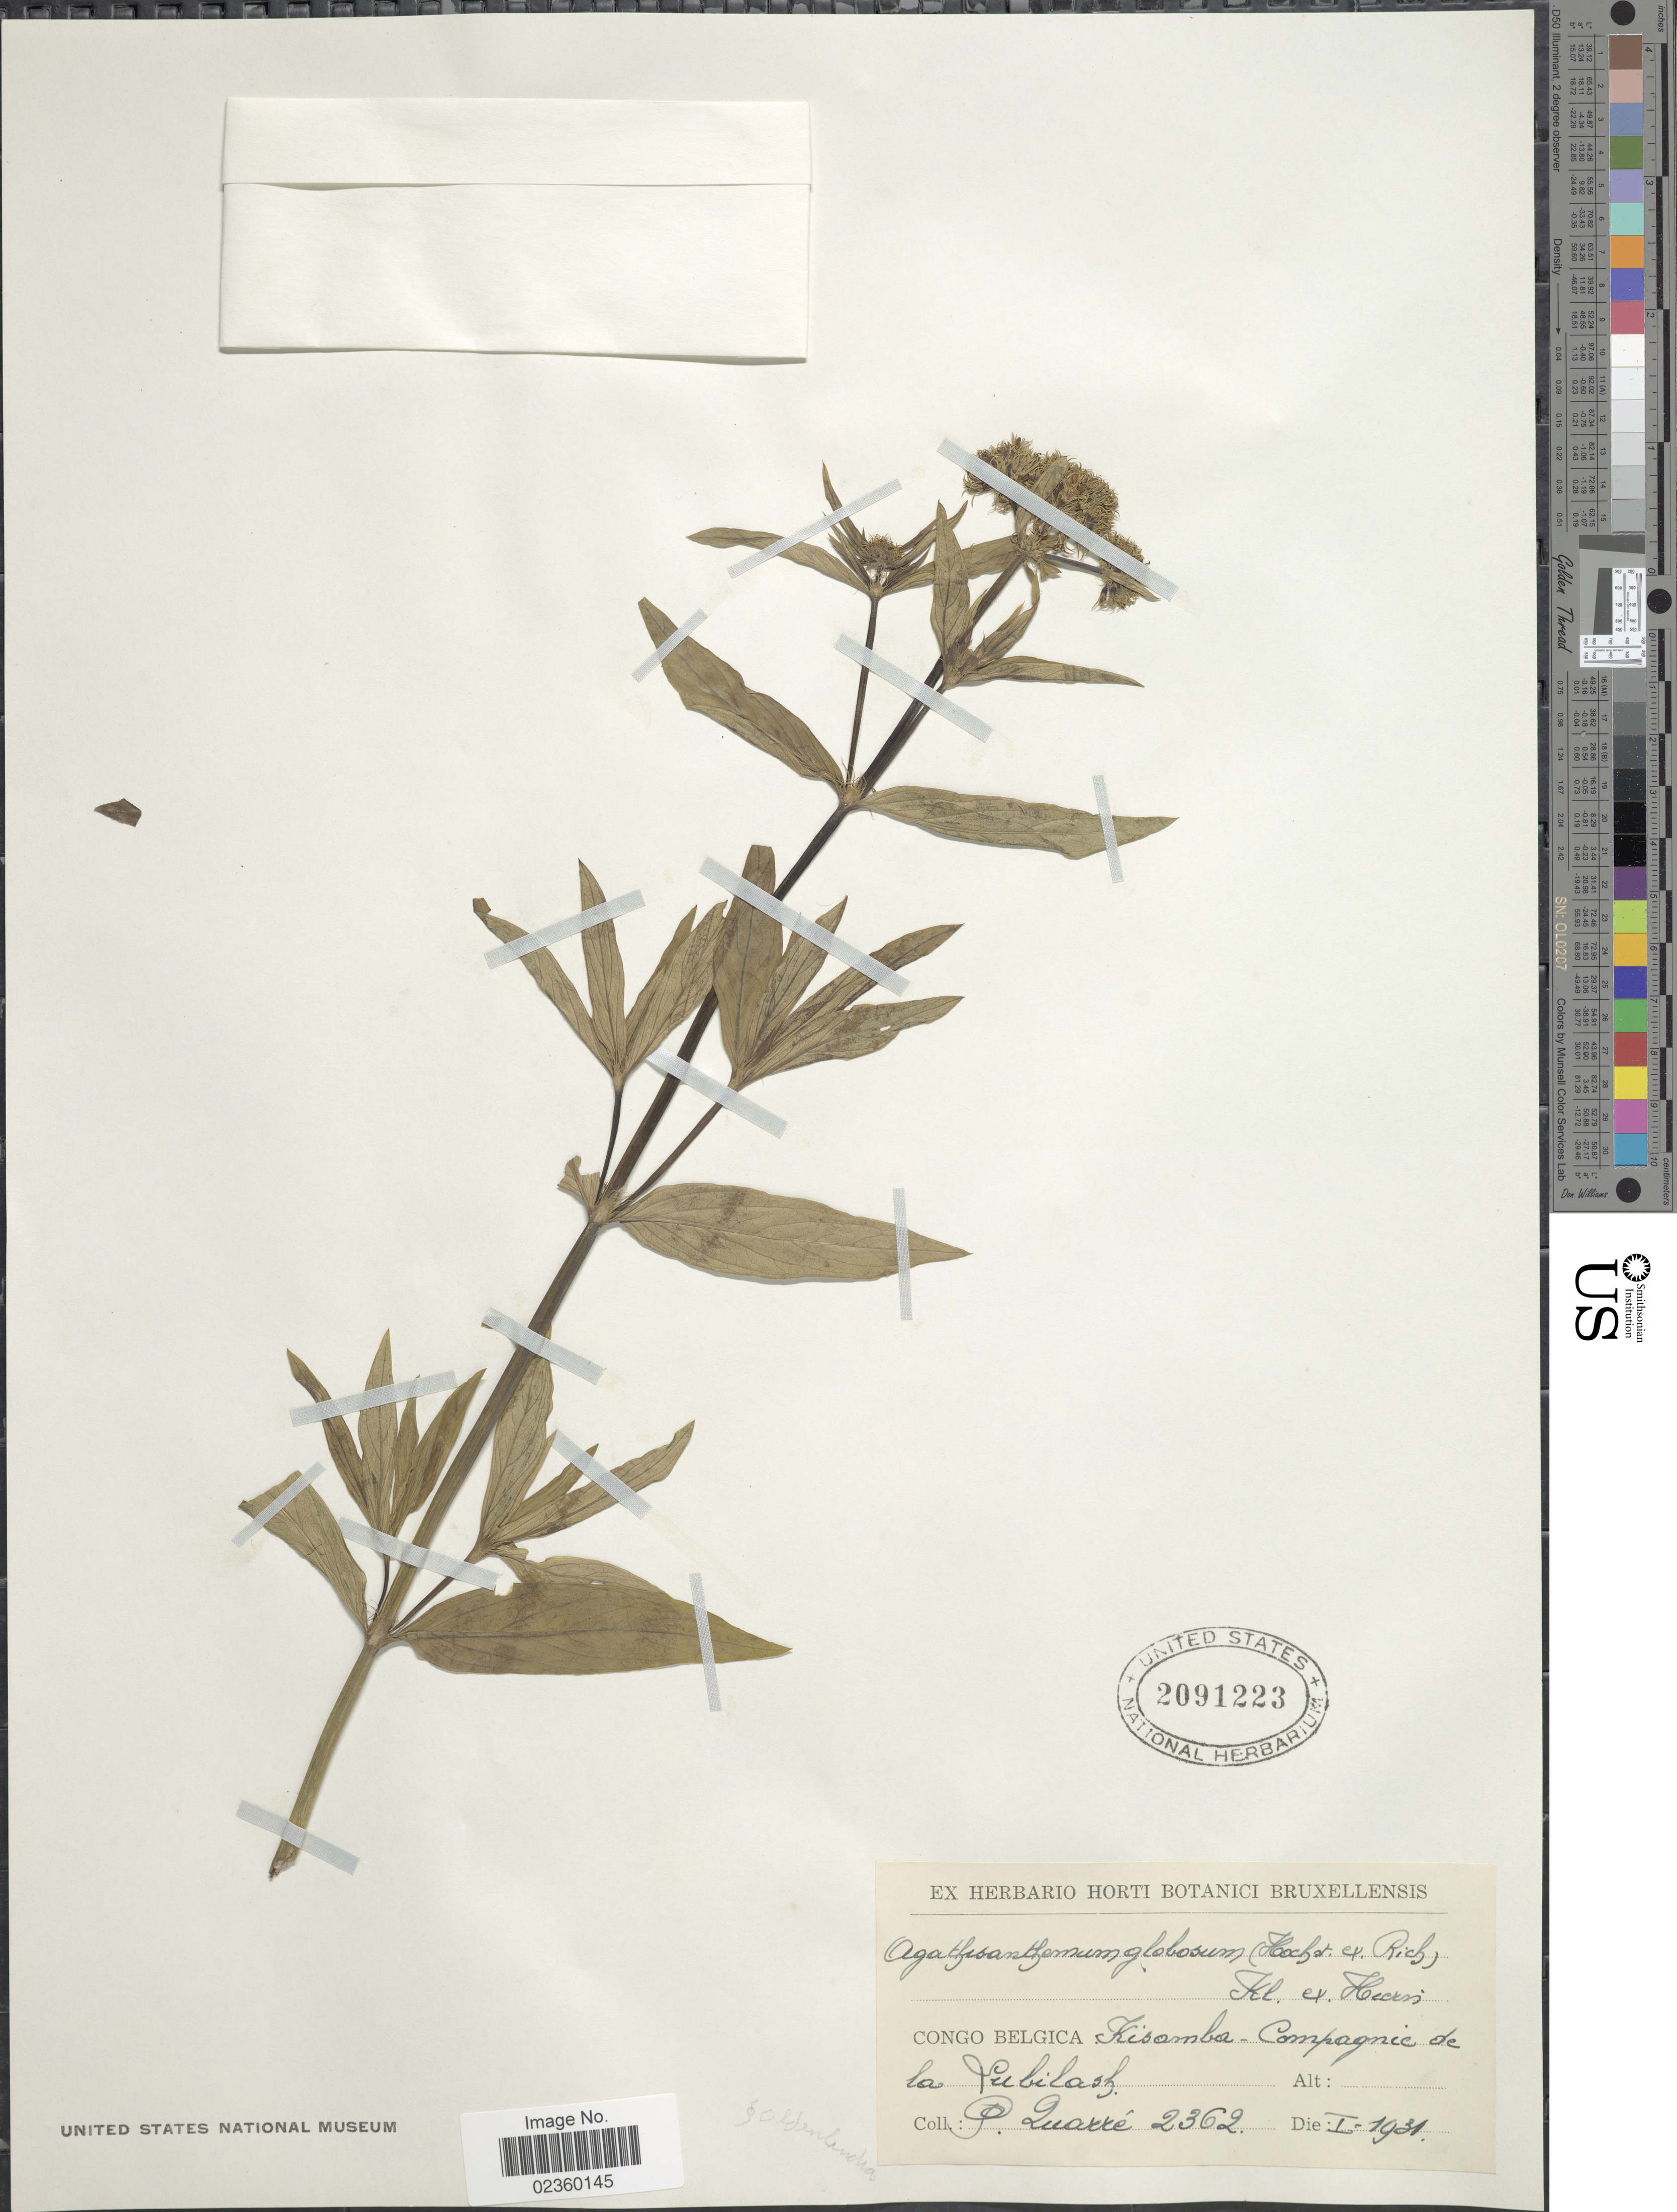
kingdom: Plantae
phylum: Tracheophyta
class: Magnoliopsida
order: Gentianales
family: Rubiaceae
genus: Agathisanthemum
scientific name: Agathisanthemum globosum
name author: (Hochst. ex A. Rich.) Klotzsch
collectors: P. Quarre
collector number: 2362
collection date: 1931-01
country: Congo, Democratic Republic of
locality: Congo Belgica: Kisamba - Compagnie de la Lubilash.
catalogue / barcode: US 2091223